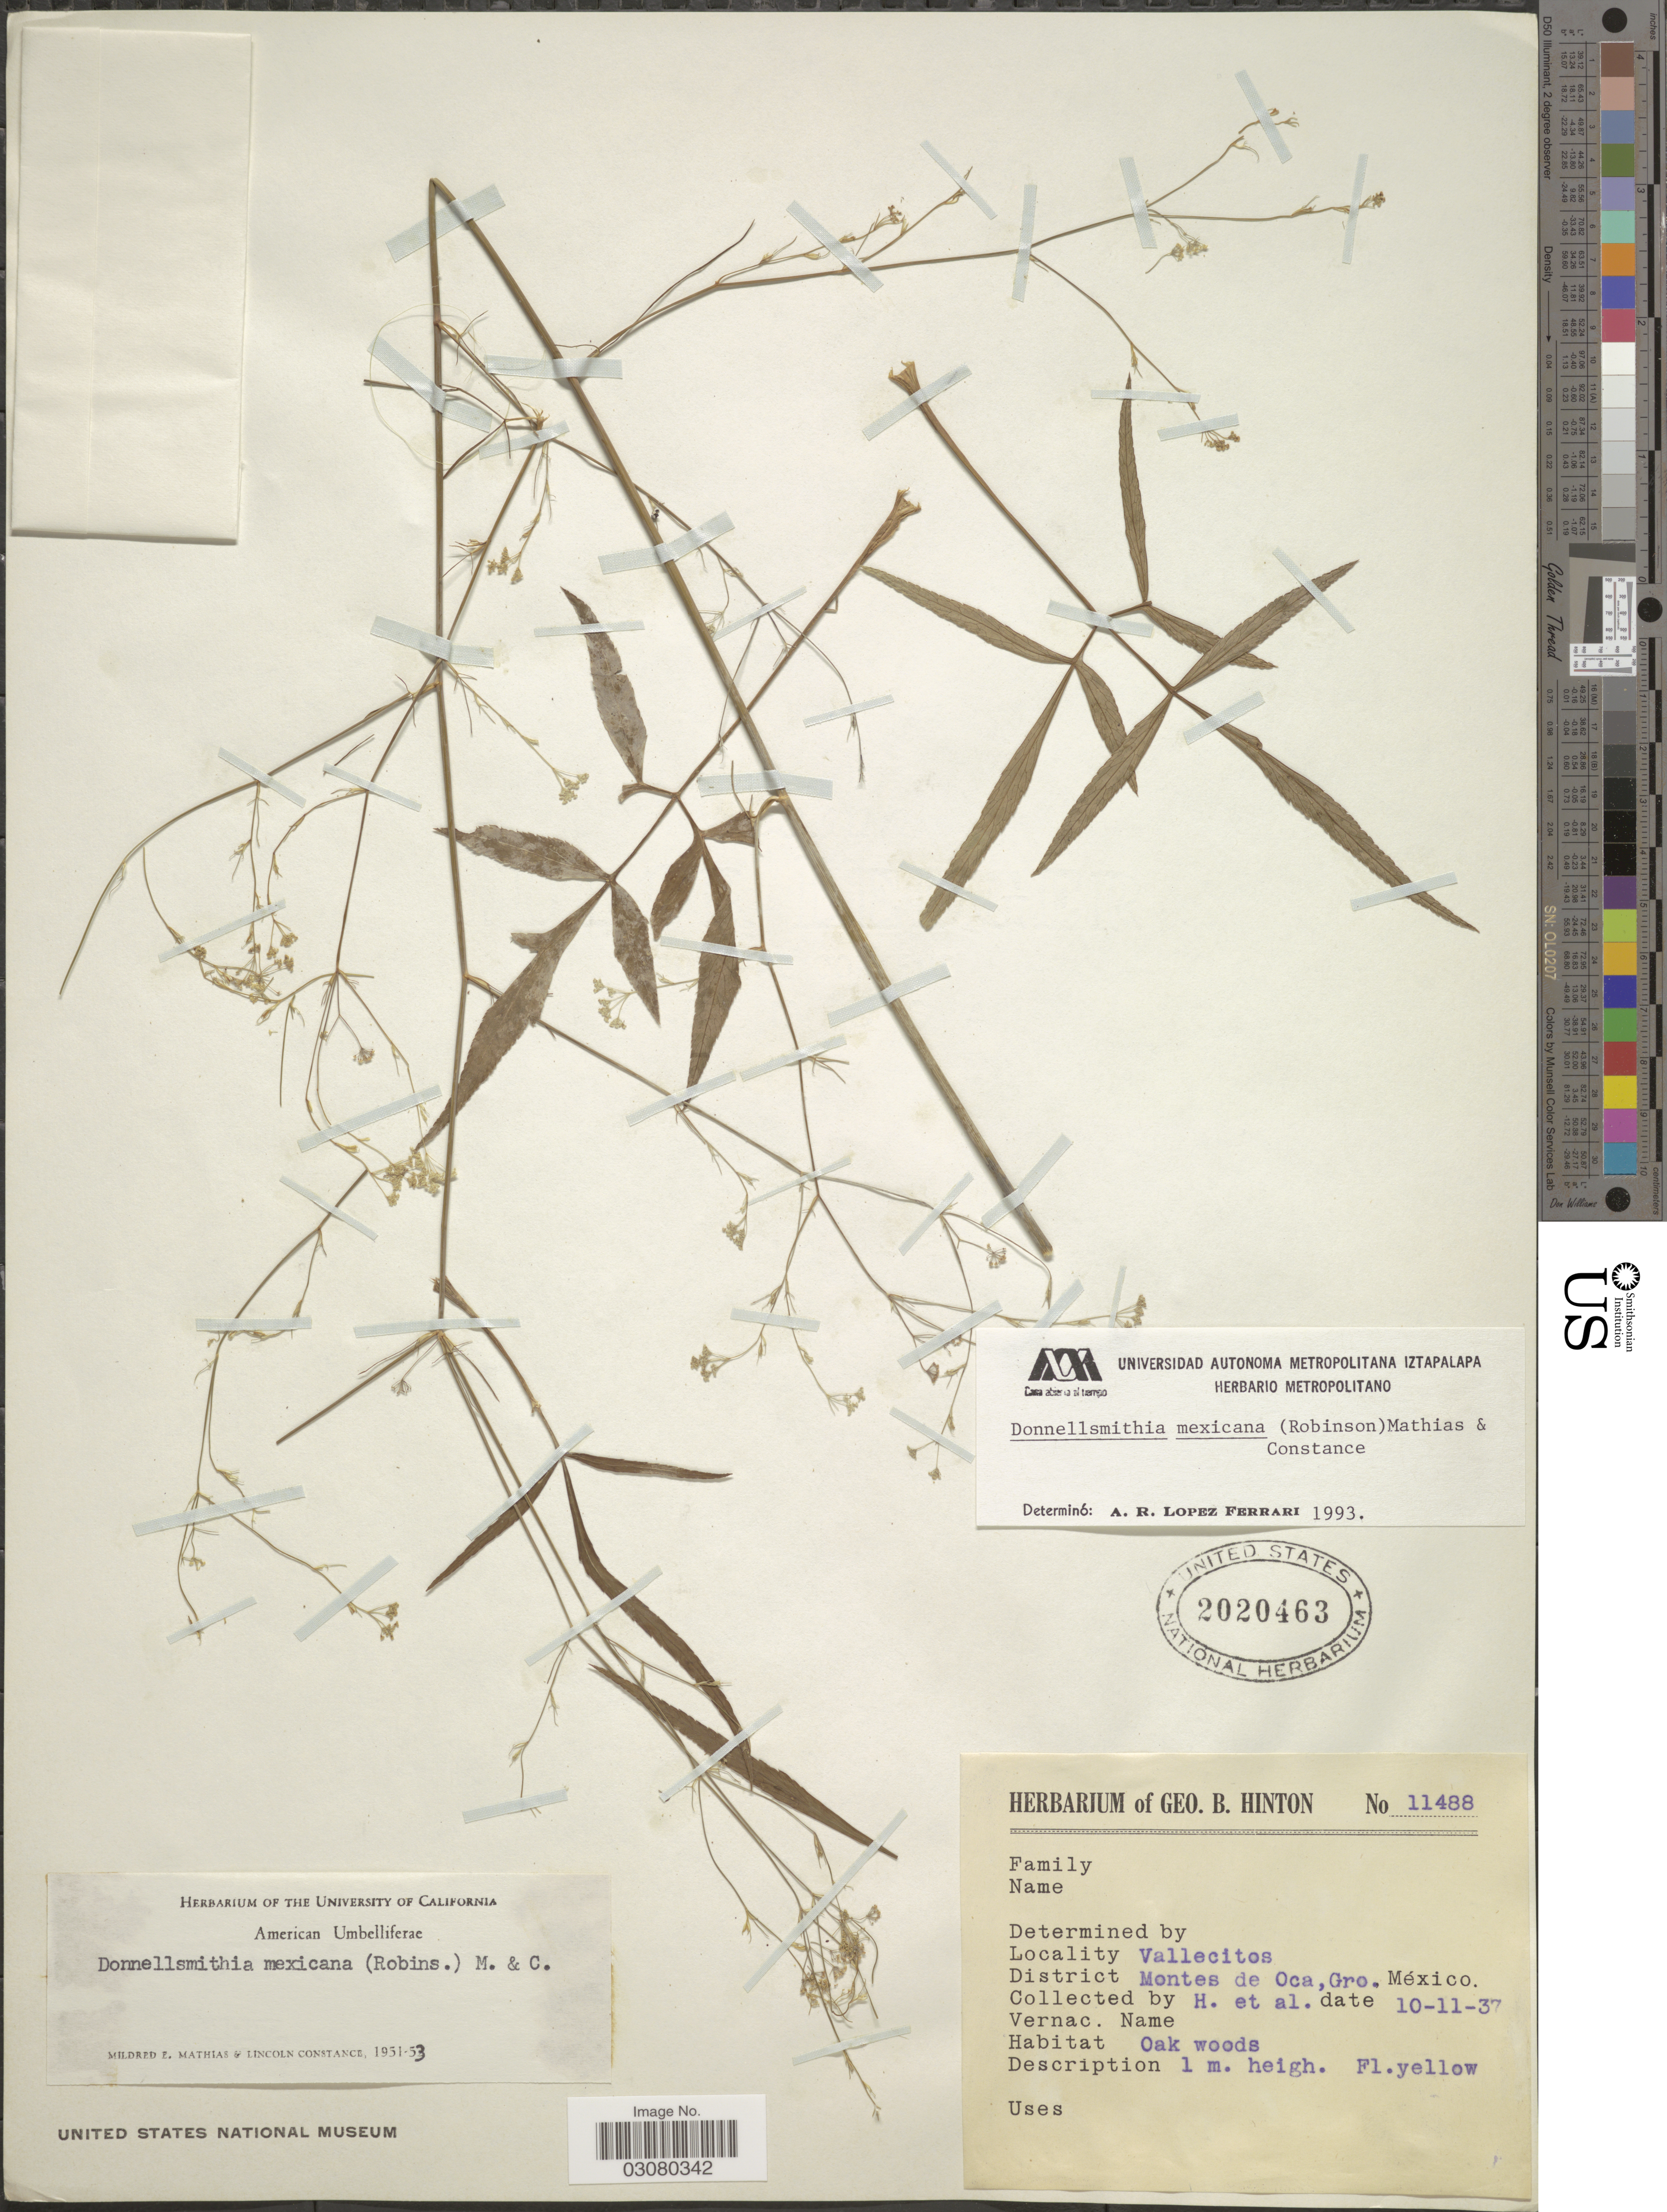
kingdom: Plantae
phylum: Tracheophyta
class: Magnoliopsida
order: Apiales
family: Apiaceae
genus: Donnellsmithia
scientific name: Donnellsmithia mexicana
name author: (B.L. Rob.) Mathias & Constance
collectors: G. B. Hinton & et al.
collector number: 11488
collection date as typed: Transcribed d/m/y: 10/11/37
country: Mexico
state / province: Guerrero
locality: Vallecitos. District Montes de Oca, Gro.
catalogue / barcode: US 2020463